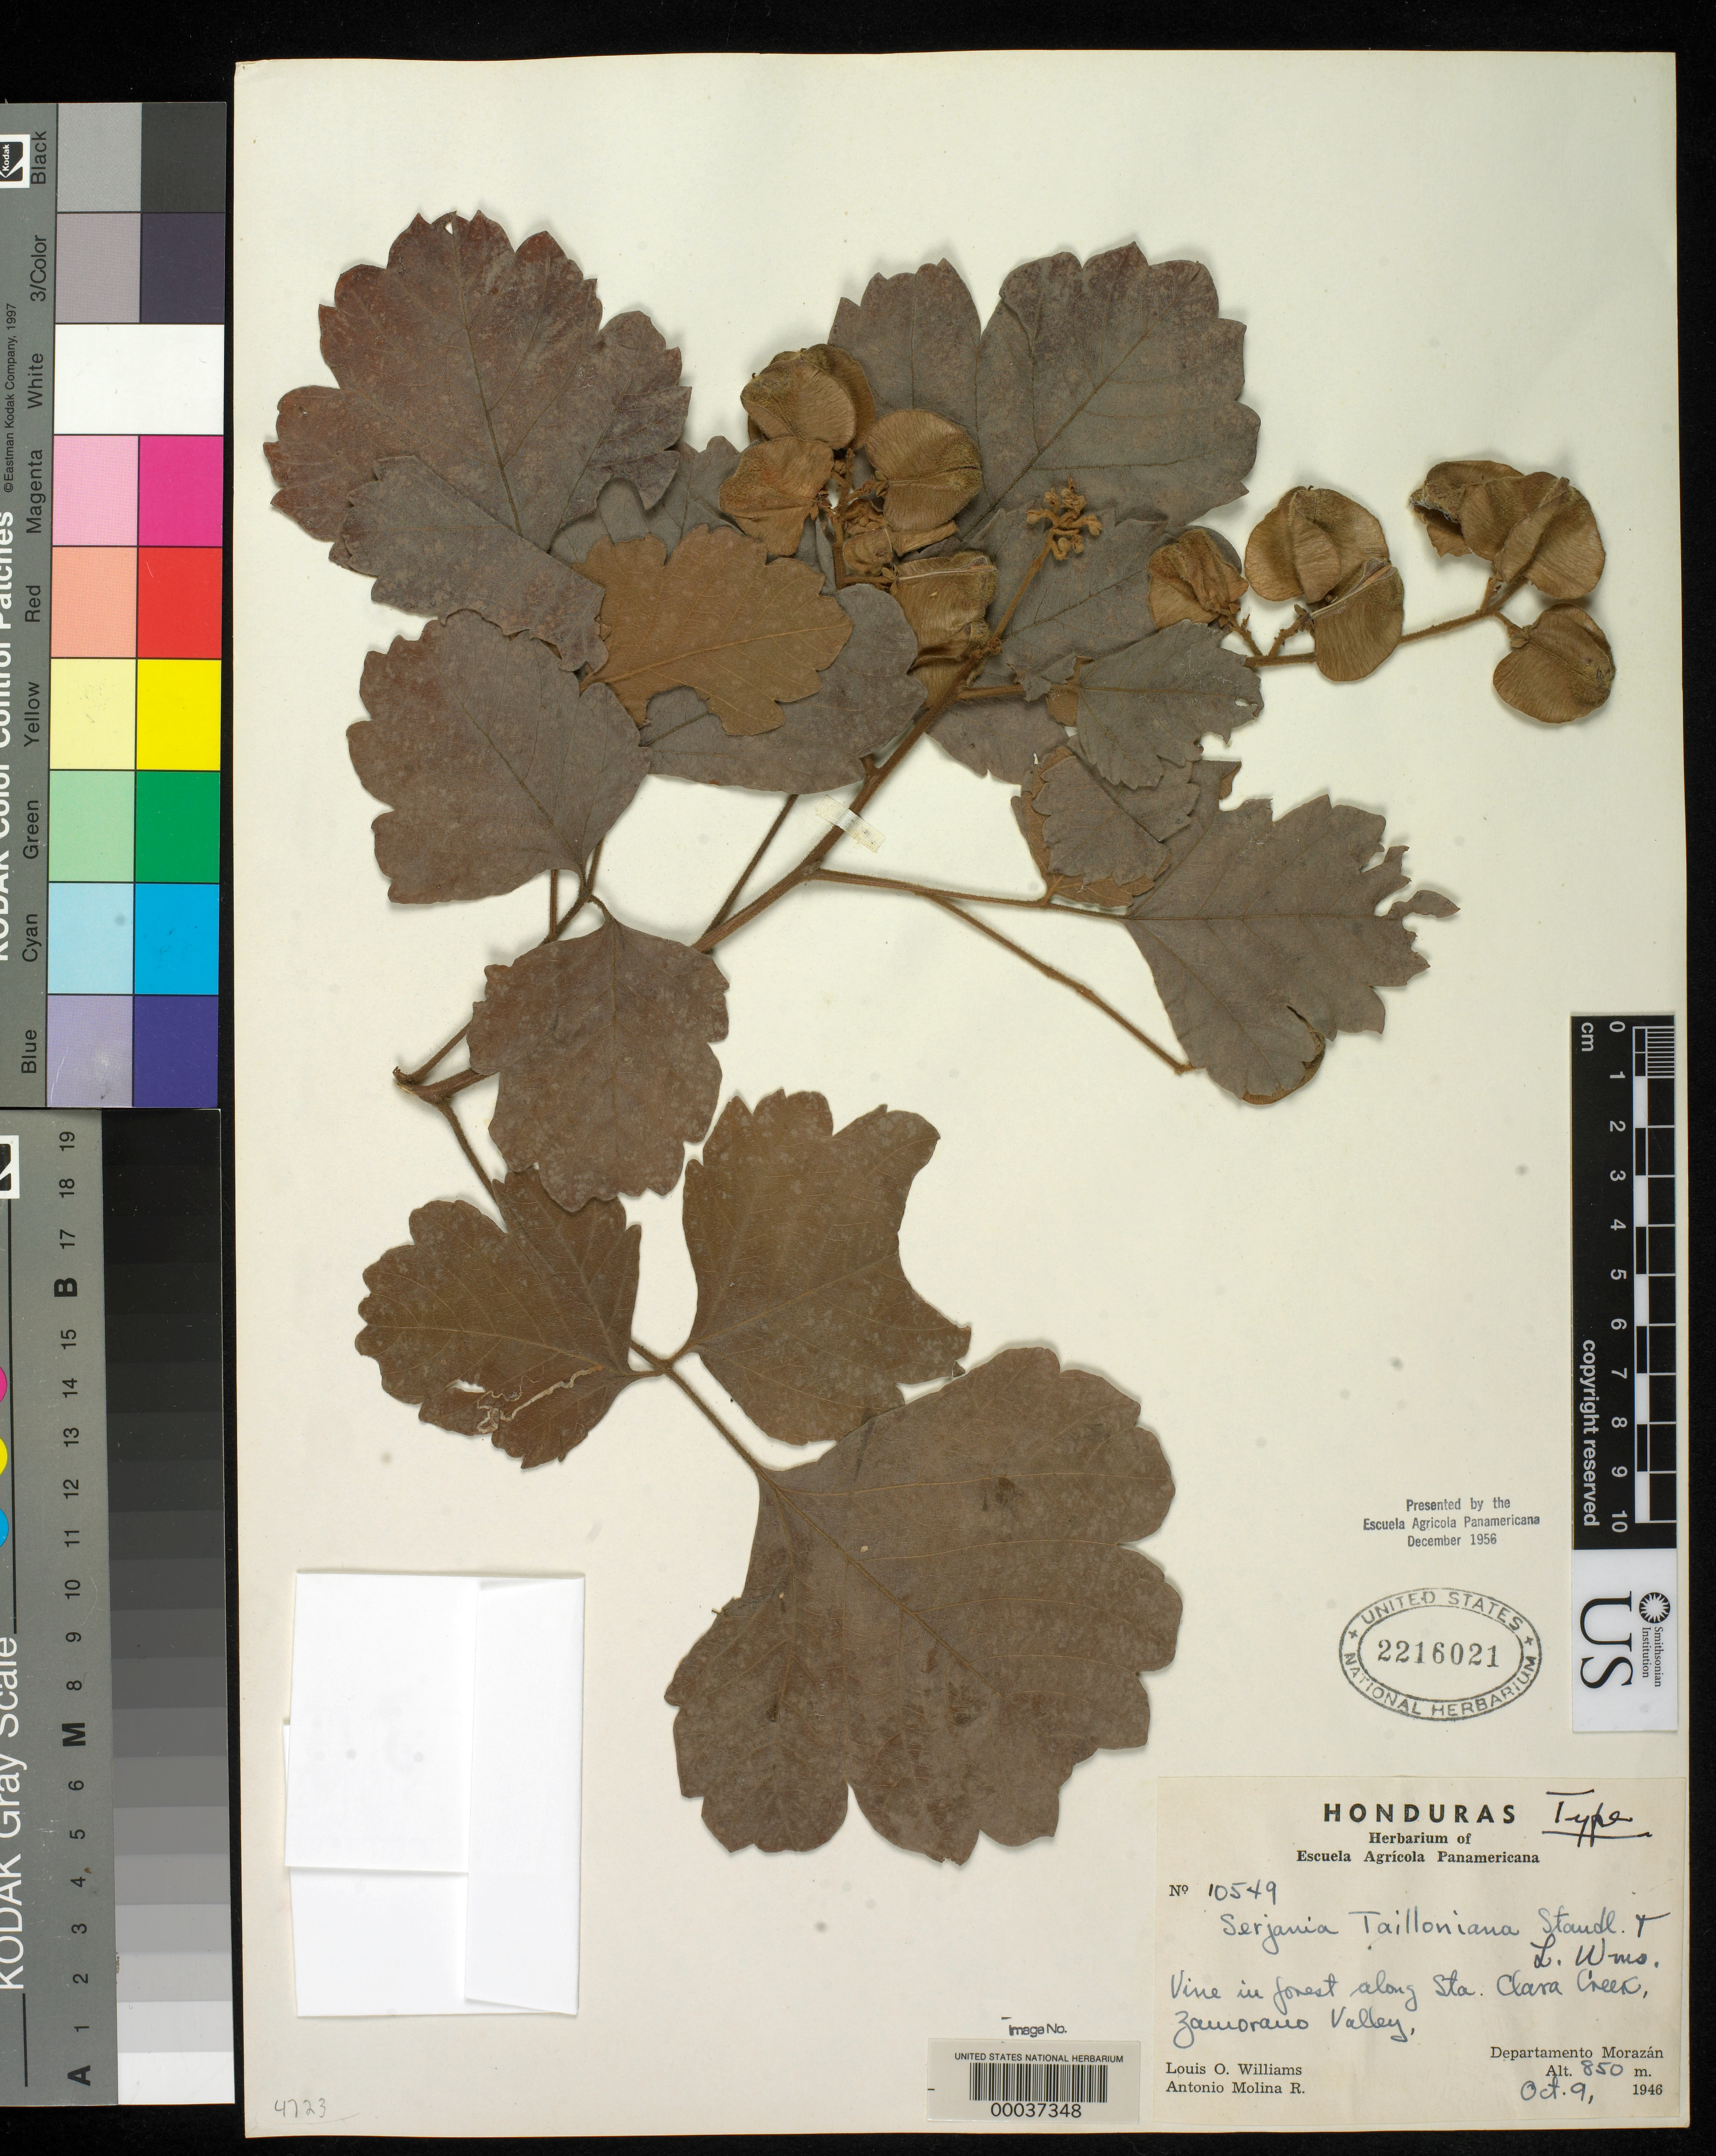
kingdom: Plantae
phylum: Tracheophyta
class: Magnoliopsida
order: Sapindales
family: Sapindaceae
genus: Serjania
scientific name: Serjania tailloniana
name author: Standl. & L.O. Williams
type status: Holotype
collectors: L. O. Williams & A. Molina R.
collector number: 10549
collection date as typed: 09 Oct 1946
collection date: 1946-10-09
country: Honduras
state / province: Fco. Morazán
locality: Zamorano Valley.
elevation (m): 850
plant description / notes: "Presented by the Escuela Agricola Panamericana December 1956." Holotype, transferred from EAP to US (see Dorr et al. 2009, Taxon 58: 993-1001).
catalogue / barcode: US 2216021